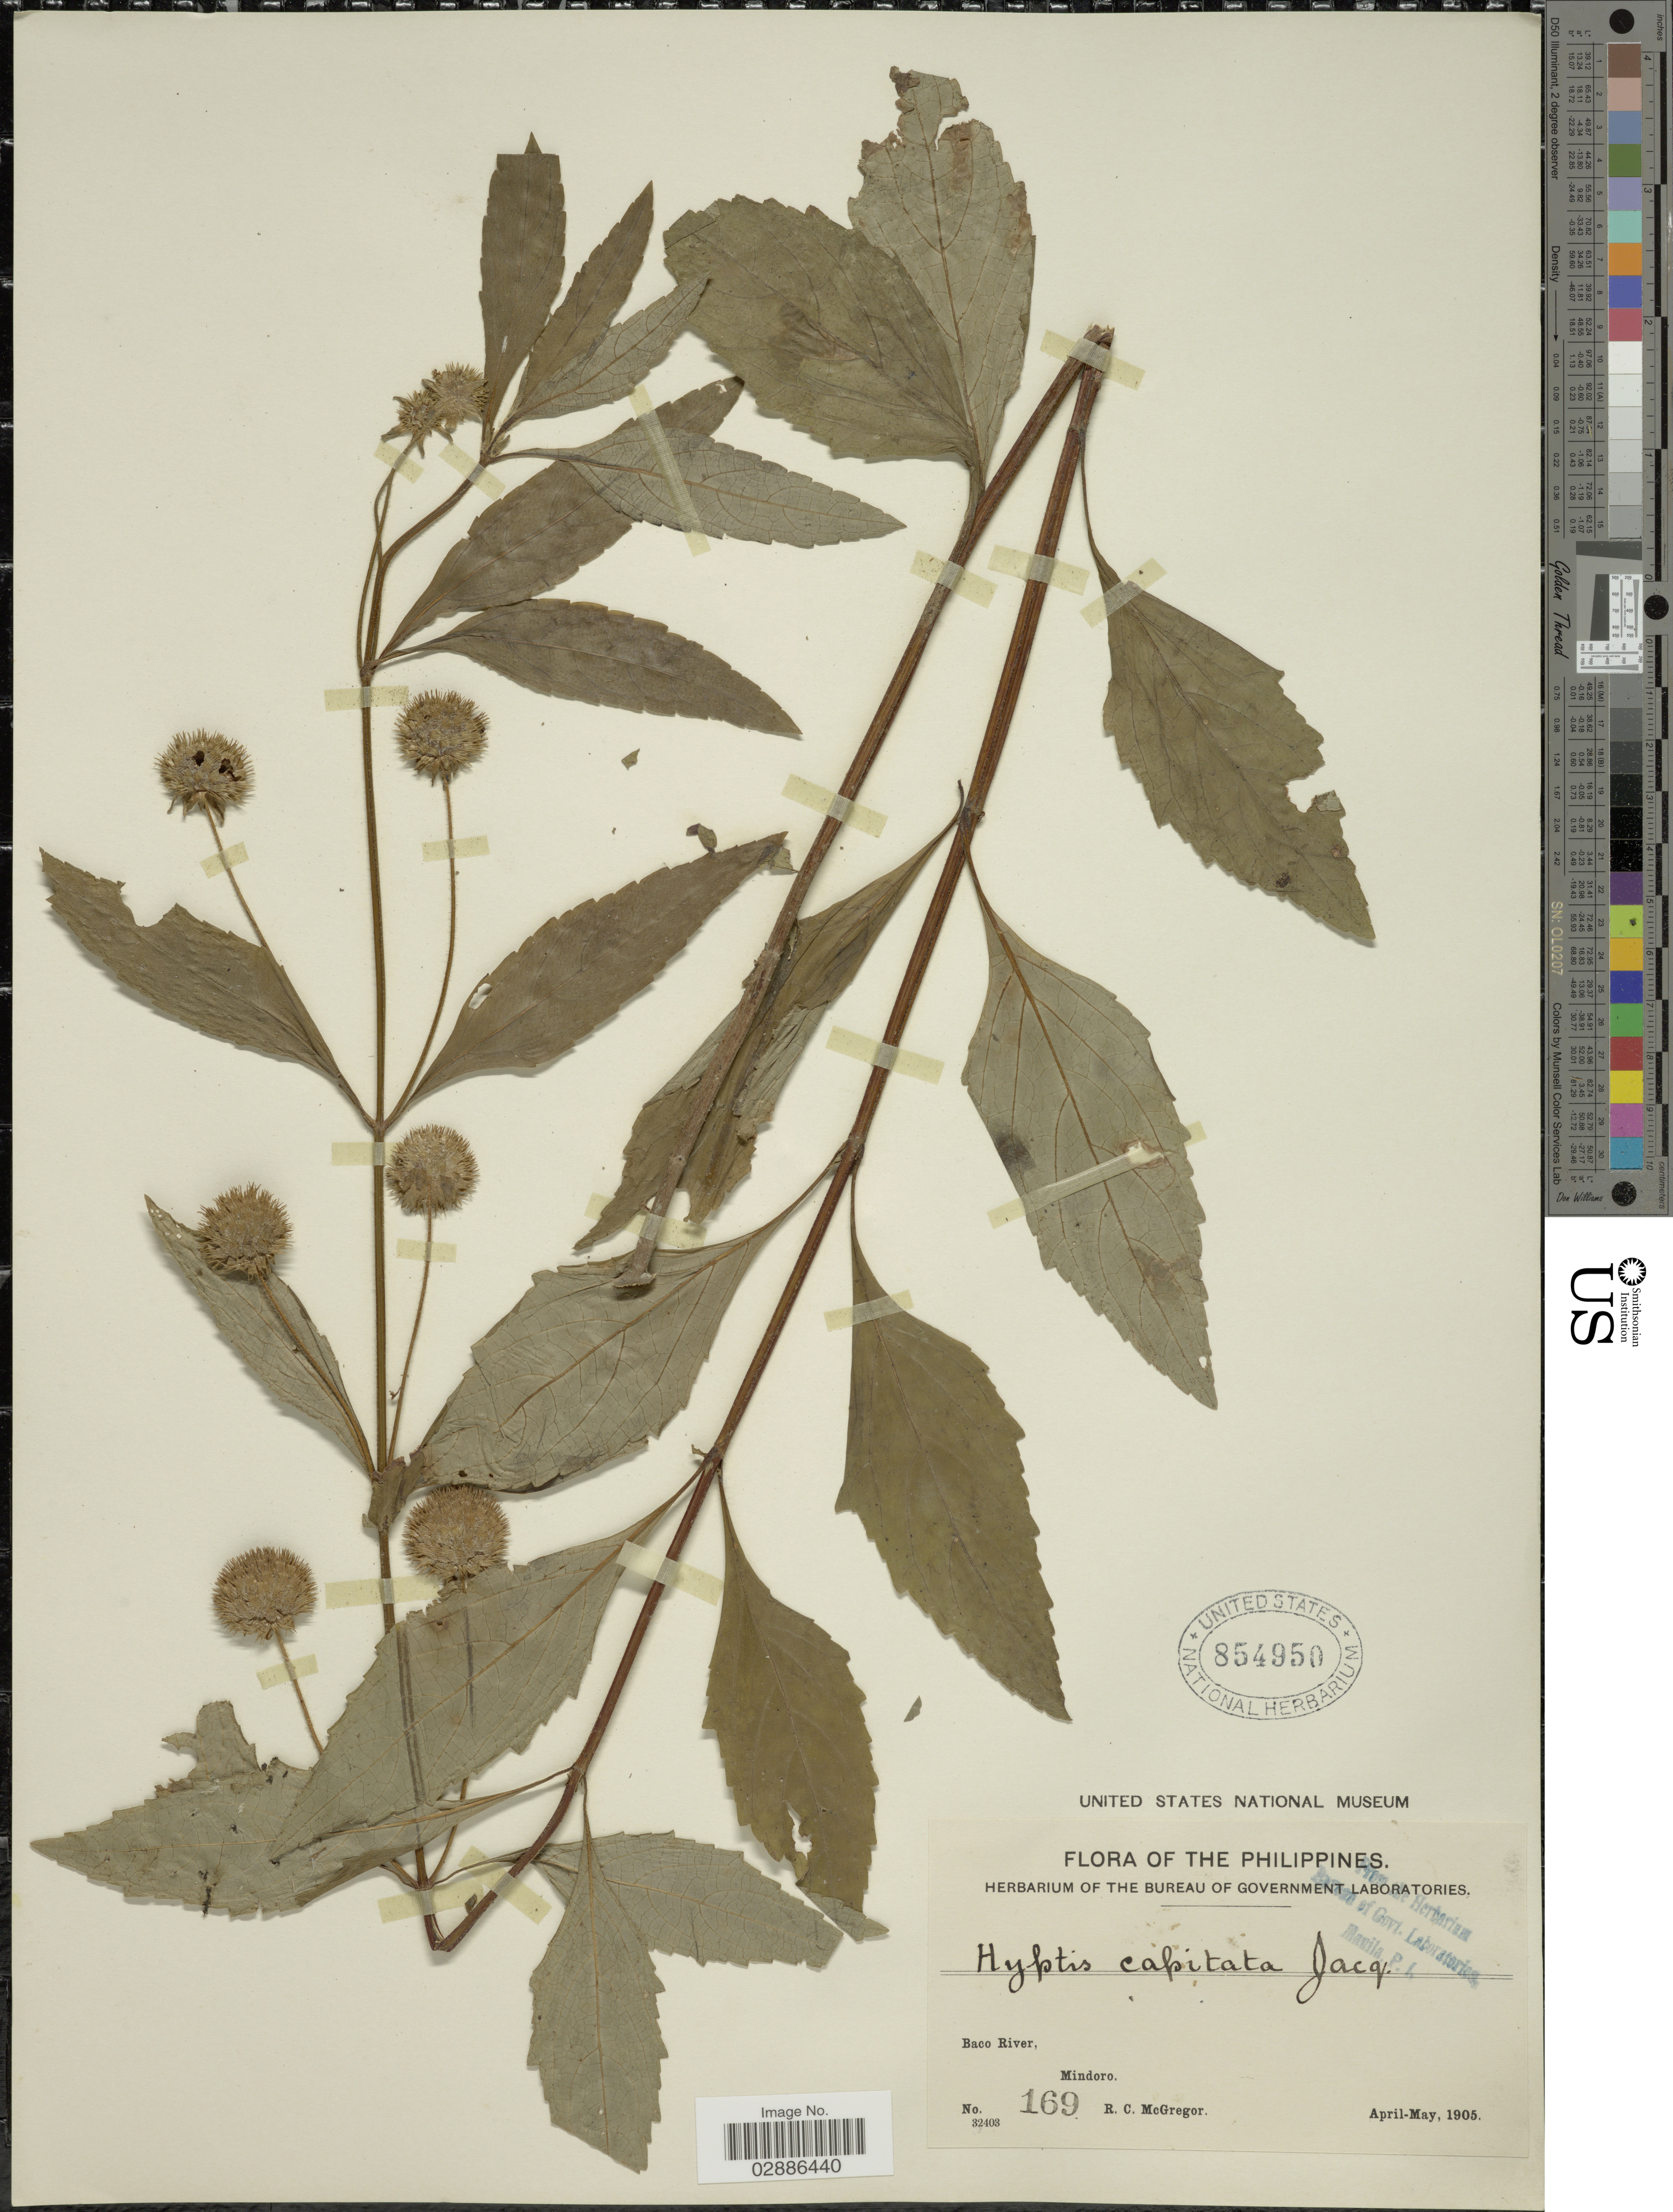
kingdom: Plantae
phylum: Tracheophyta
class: Magnoliopsida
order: Lamiales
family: Lamiaceae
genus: Hyptis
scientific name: Hyptis capitata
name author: Jacq.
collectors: R. C. McGregor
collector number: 169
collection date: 1905-04/1905-05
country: Philippines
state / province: Mimaropa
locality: Baco River, Mindoro.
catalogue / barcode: US 854950